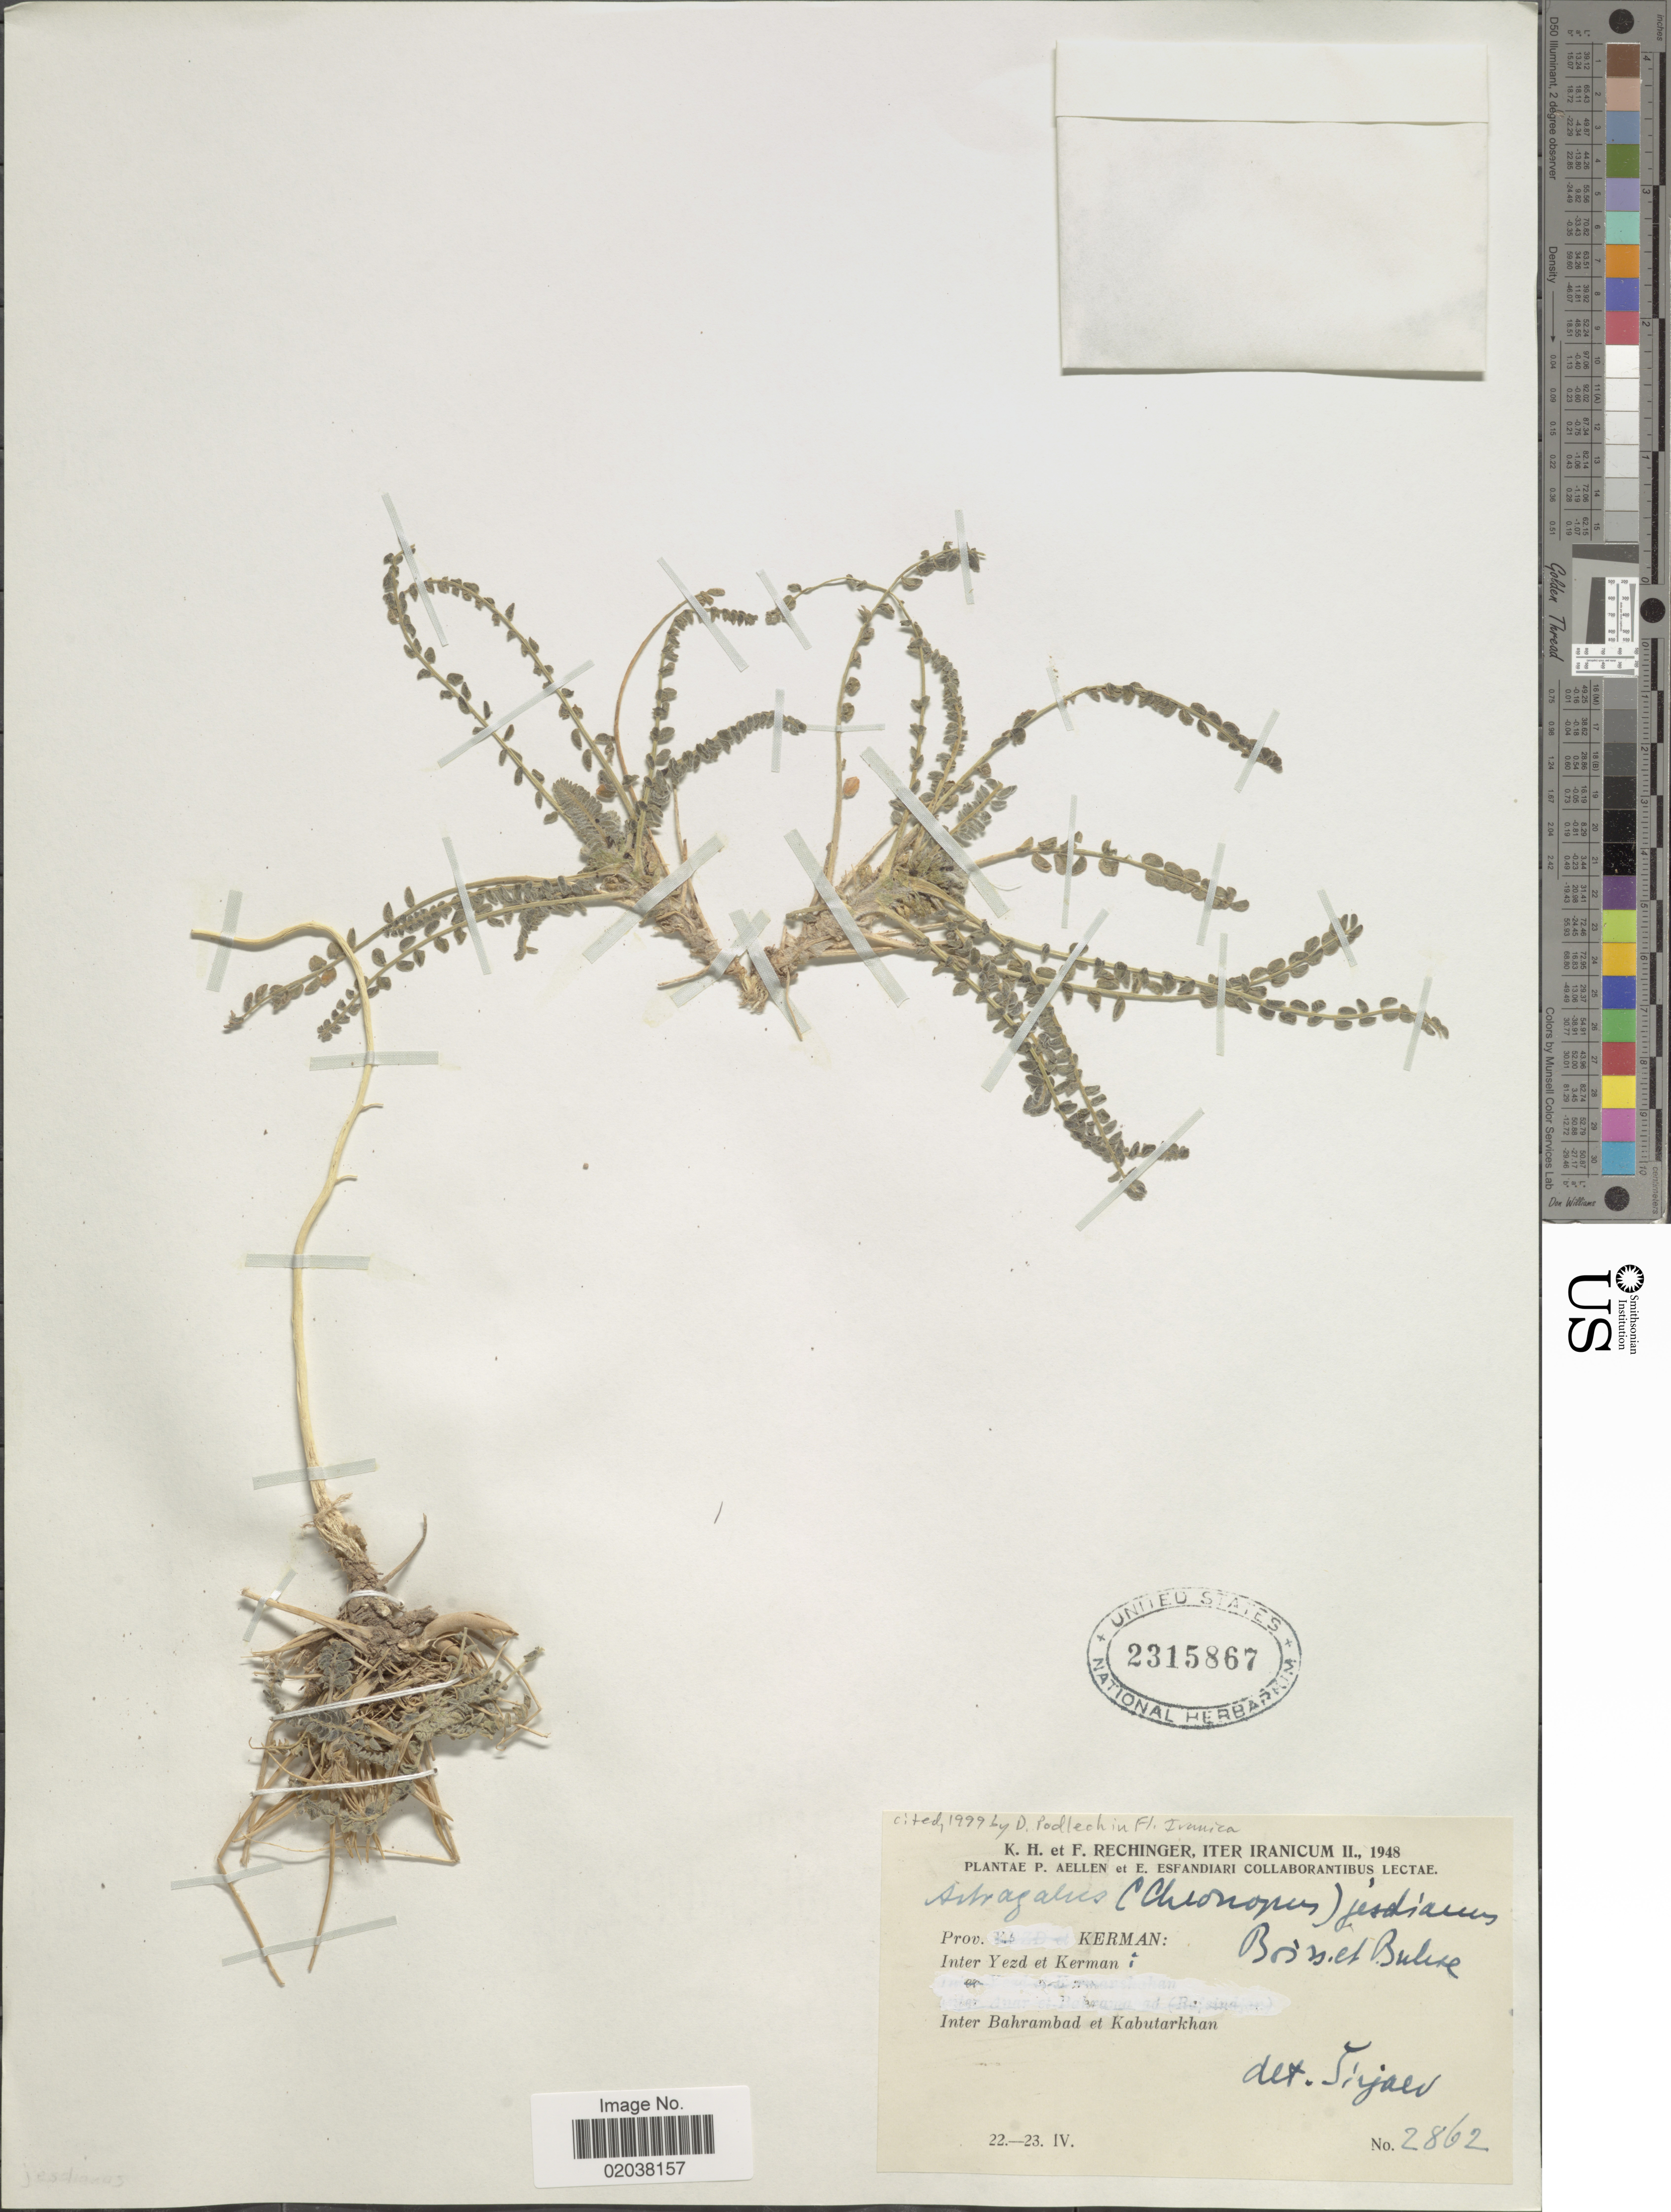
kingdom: Plantae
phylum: Tracheophyta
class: Magnoliopsida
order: Fabales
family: Fabaceae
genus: Astragalus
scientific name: Astragalus jesdianus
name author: Boiss. & Buhse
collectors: K. H. Rechinger, P. Aellen & E. Esfandiari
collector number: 2862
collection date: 1948-04-22/1948-04-23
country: Iran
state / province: Kerman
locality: Inter Yezd et Kerman: inter Bahrambad et Kabutarkhan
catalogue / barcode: US 2315867